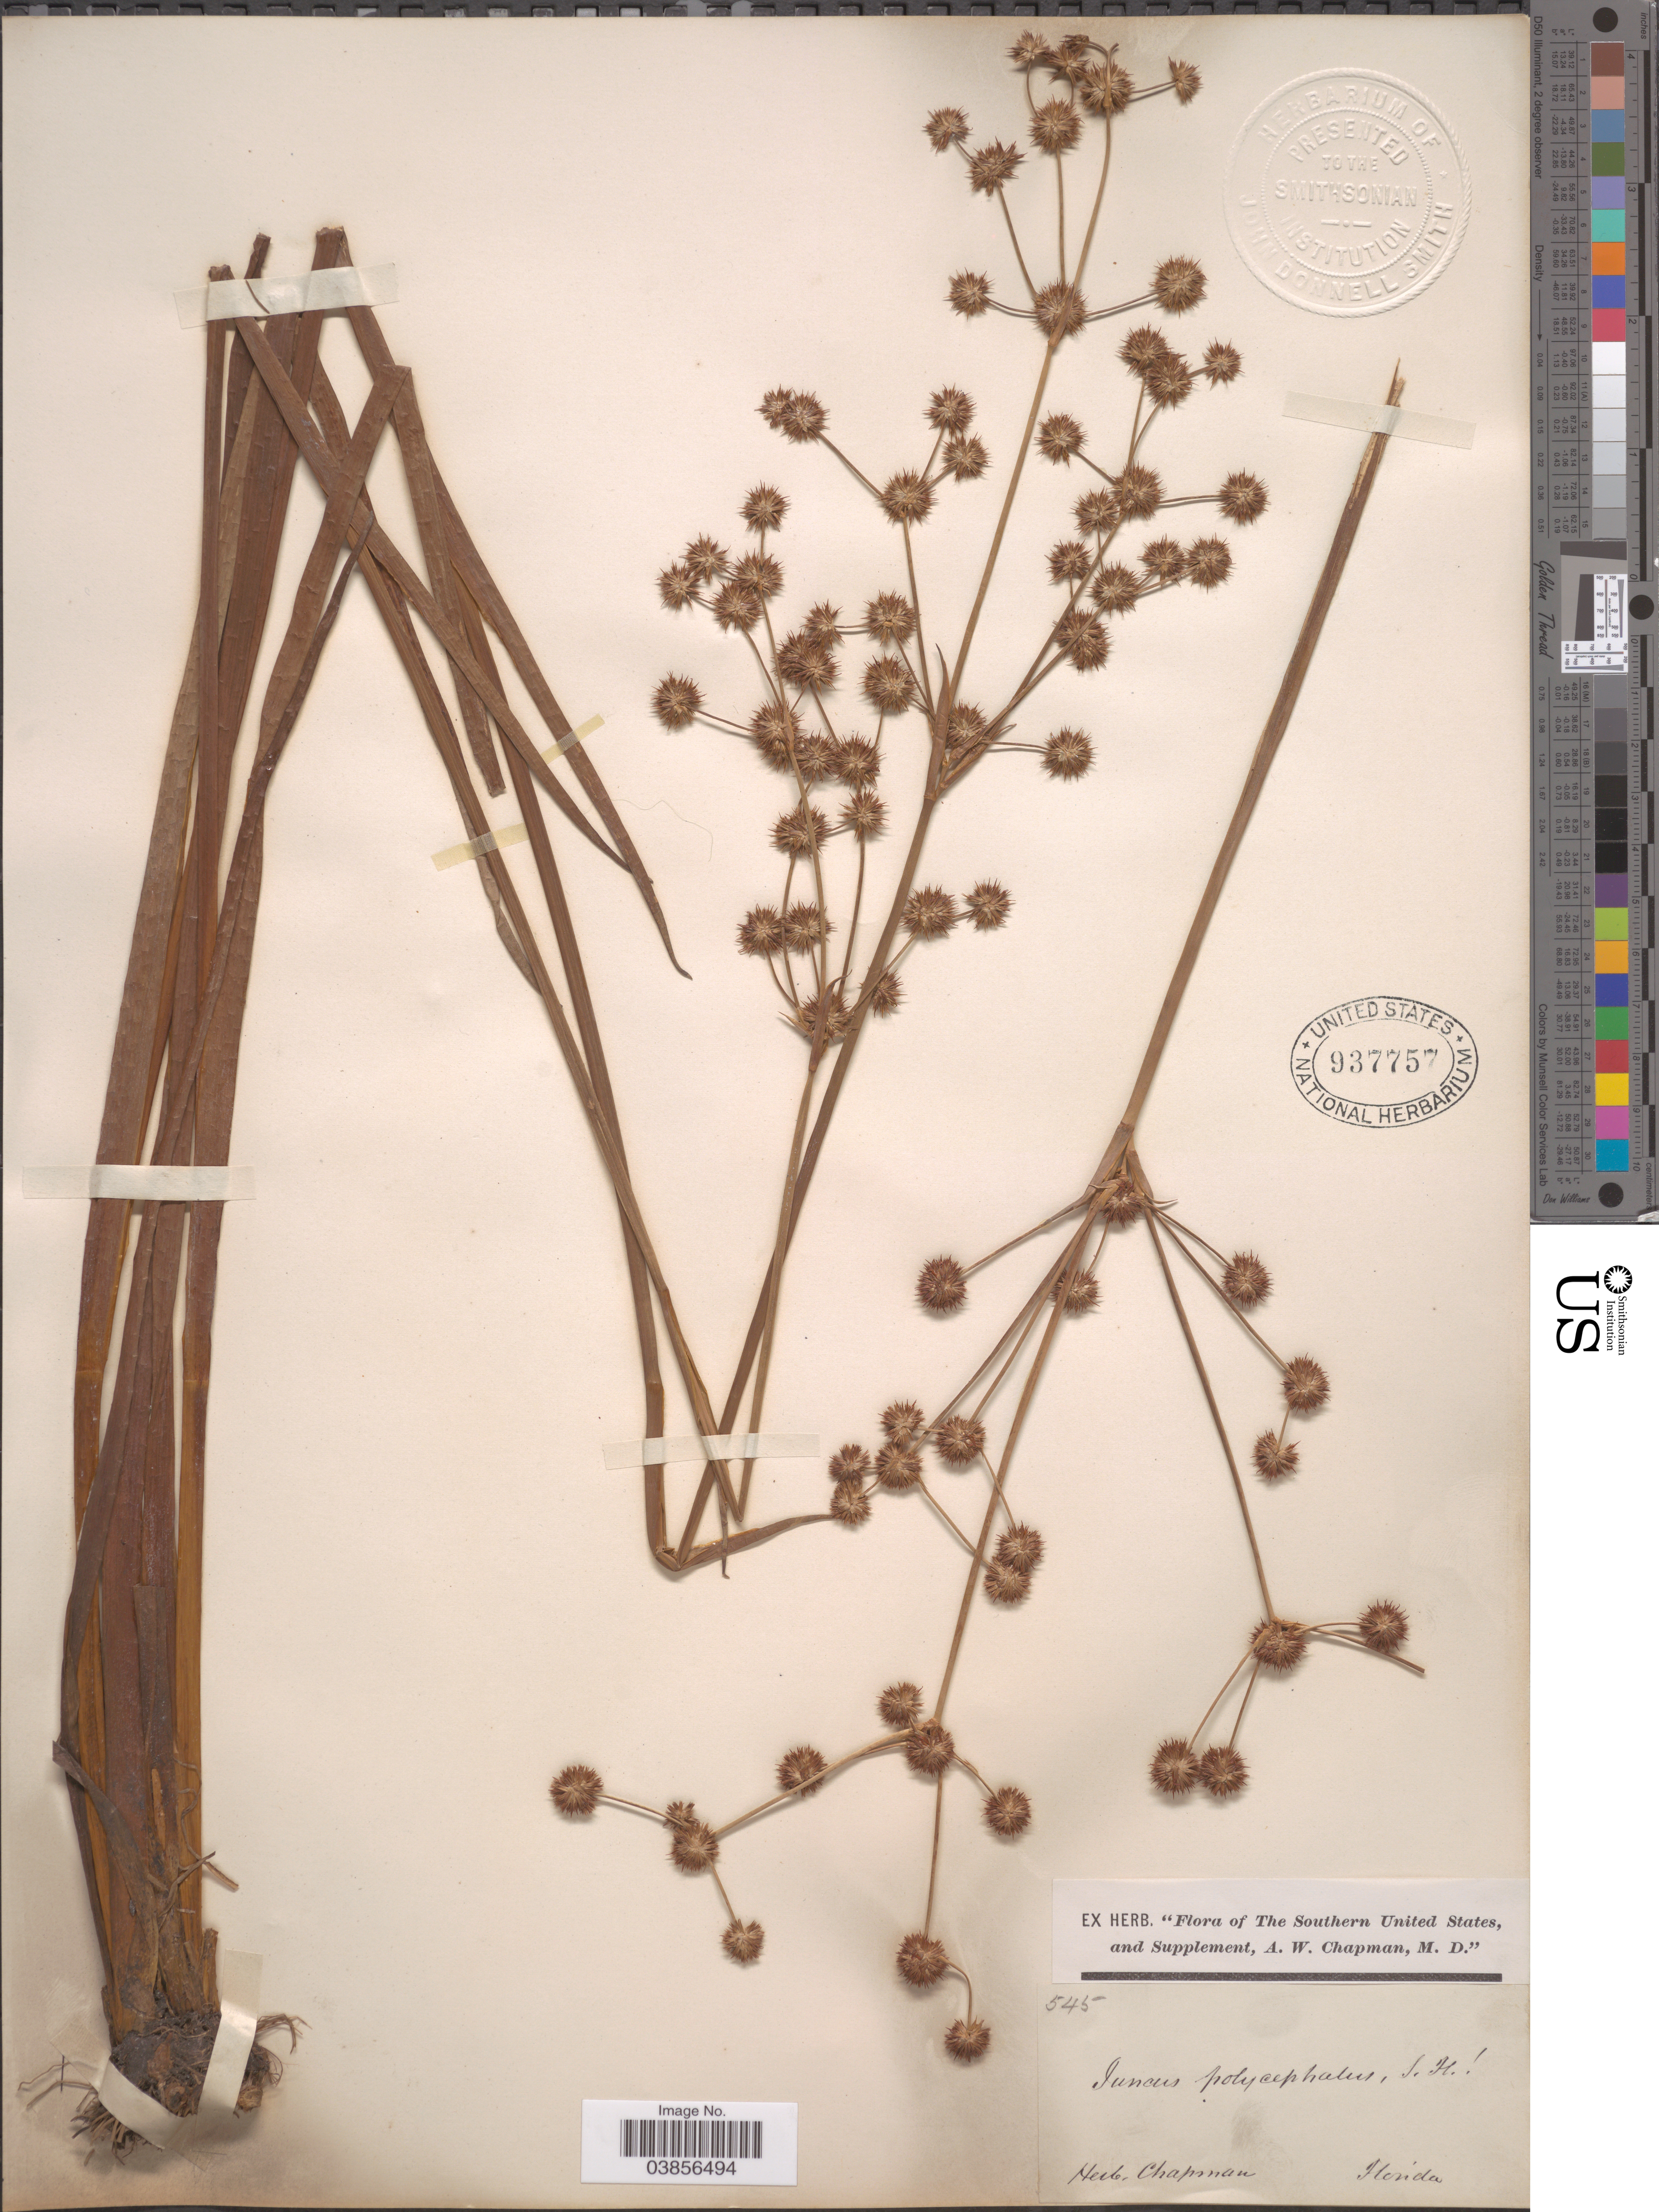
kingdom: Plantae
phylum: Tracheophyta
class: Liliopsida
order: Poales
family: Juncaceae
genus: Juncus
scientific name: Juncus polycephalus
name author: Michx.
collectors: ex herb. A.W. Chapman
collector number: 545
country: United States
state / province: Florida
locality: Southern United States.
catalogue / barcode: US 937757